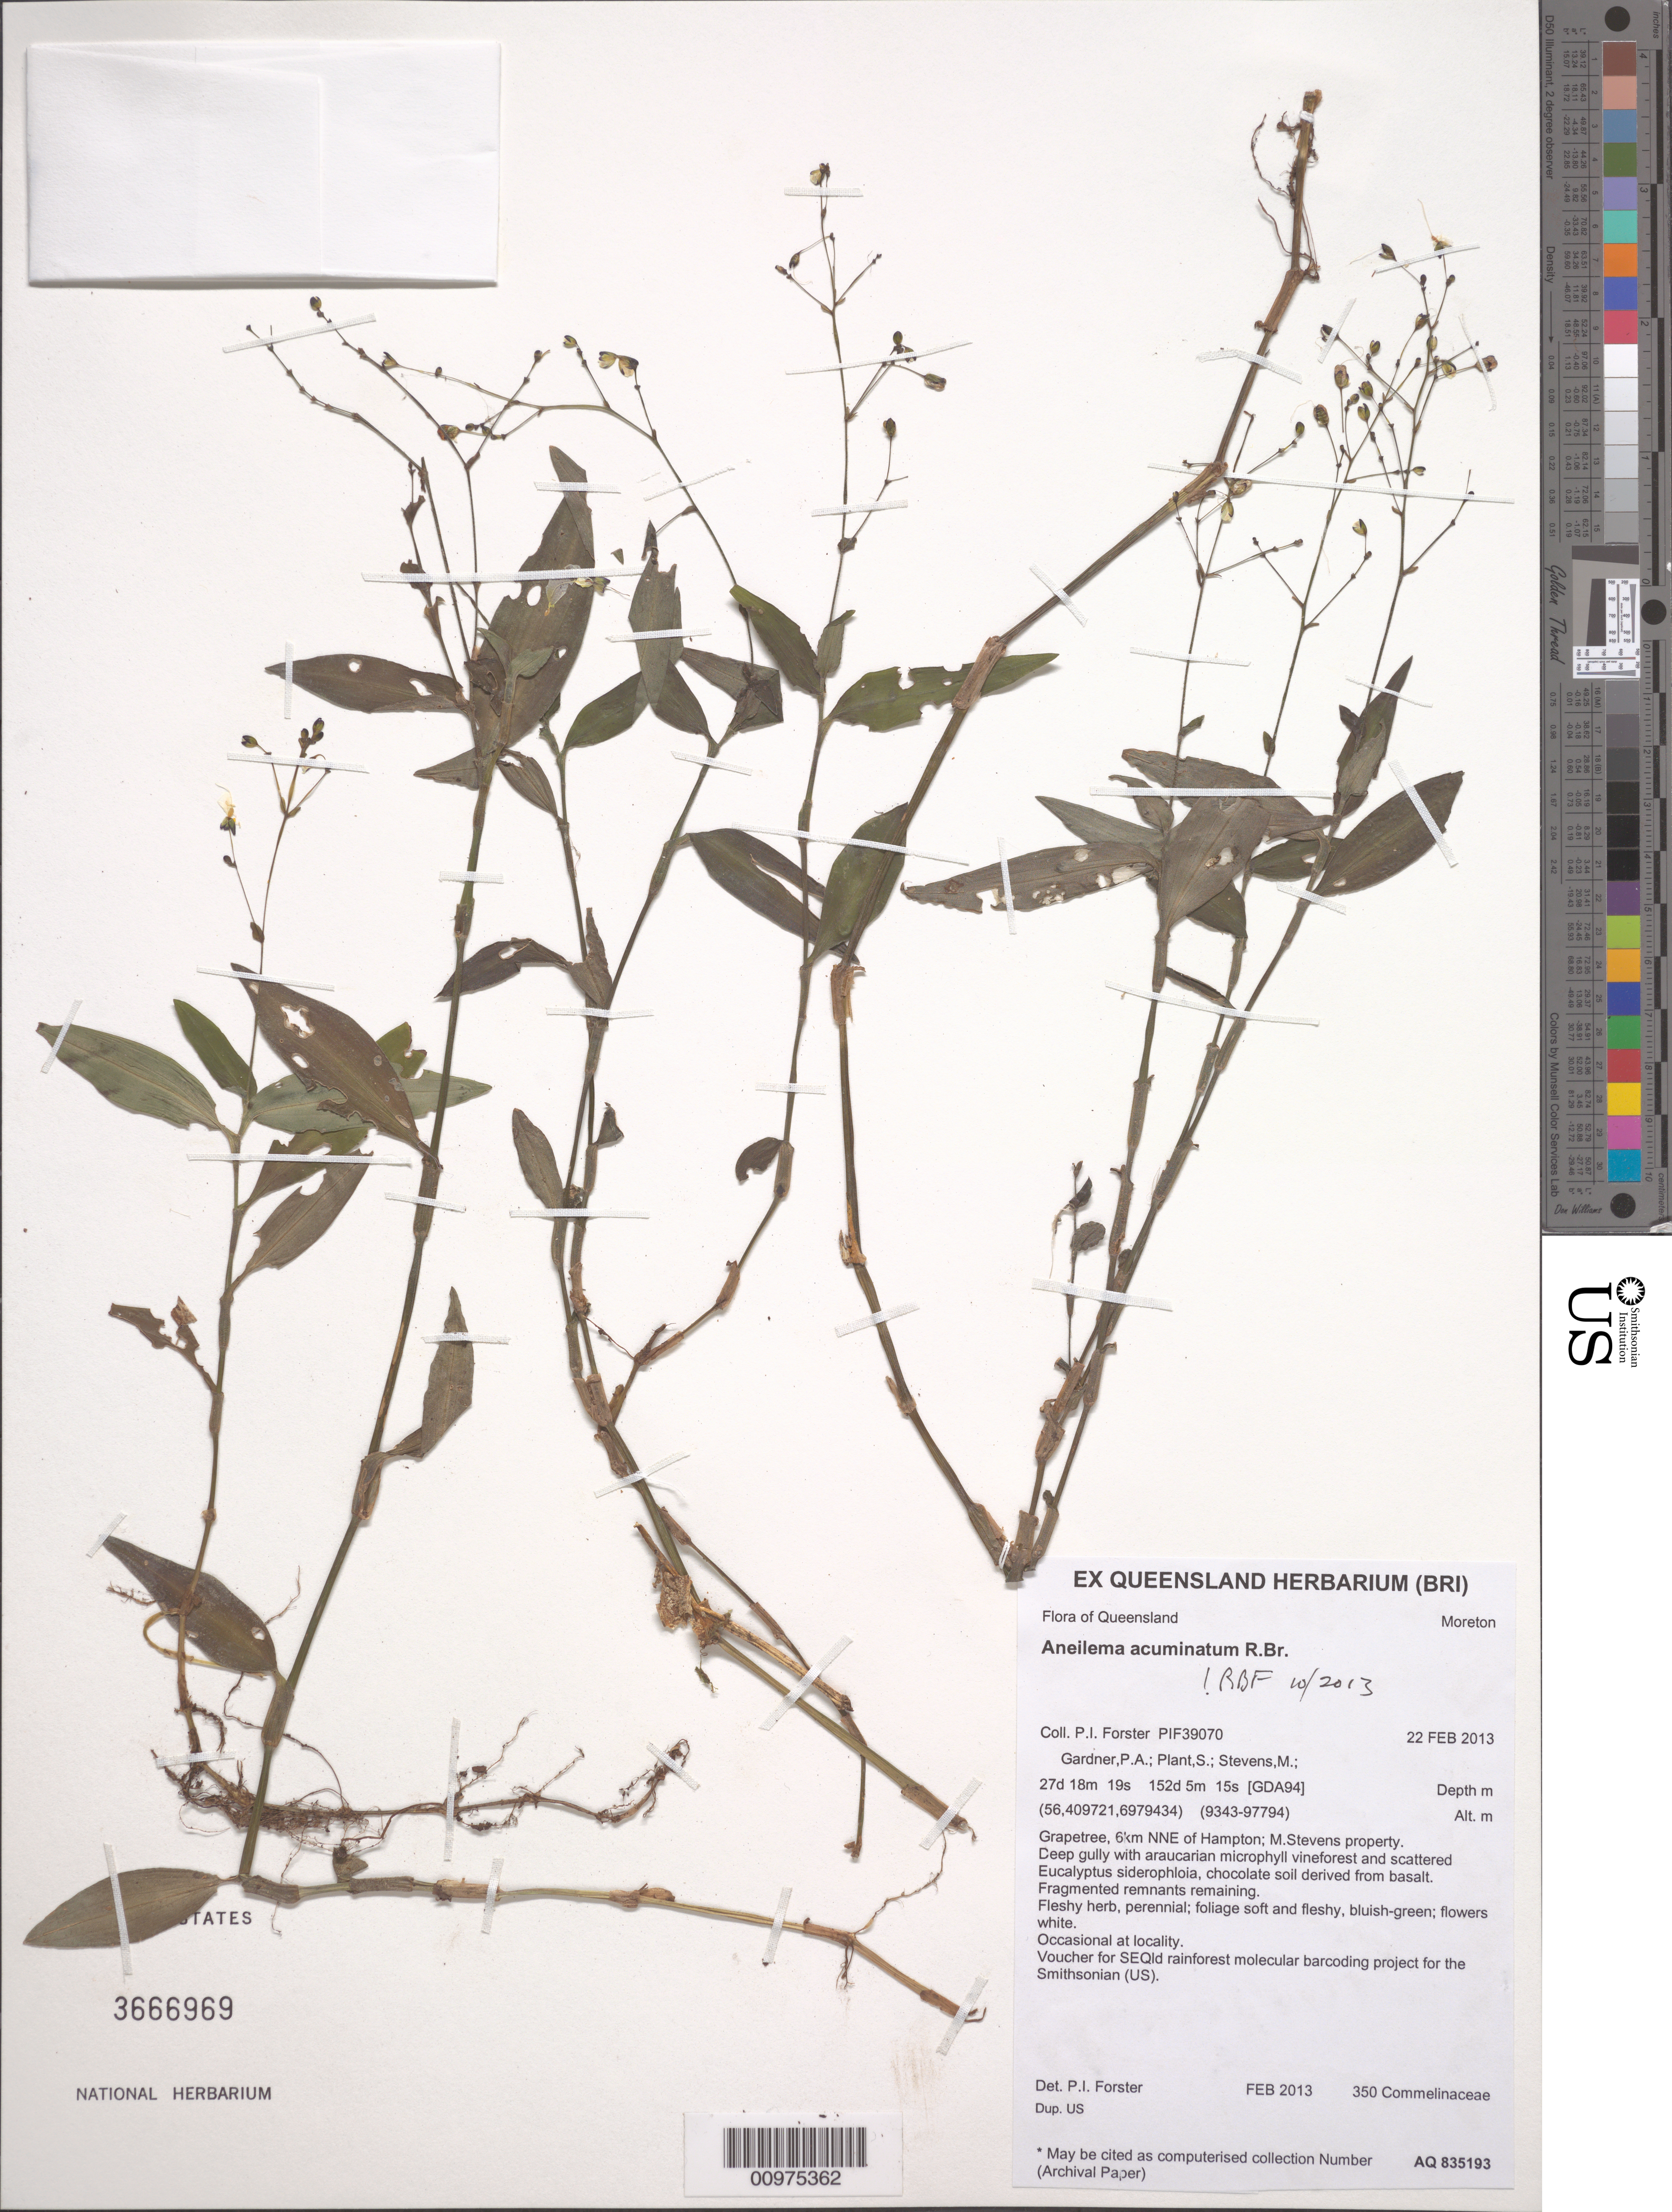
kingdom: Plantae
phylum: Tracheophyta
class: Liliopsida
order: Commelinales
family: Commelinaceae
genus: Aneilema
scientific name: Aneilema acuminatum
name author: R. Br.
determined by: Faden, Robert B., (US), Smithsonian Institution - National Museum of Natural History (UNITED STATES)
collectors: P. I. Forster et al.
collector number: PIF39070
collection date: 2013-02-22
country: Australia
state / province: Queensland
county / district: Moreton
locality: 6km NNE of Hampton; M. Stevens property.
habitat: Deep gully with araucarian microphyll vineforest and scattered Eucalyptus siderophloia, chocolate soil derived from basalt. Fragmented remnants remaining.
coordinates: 27 18 19, 152 5 15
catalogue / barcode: US 3666969